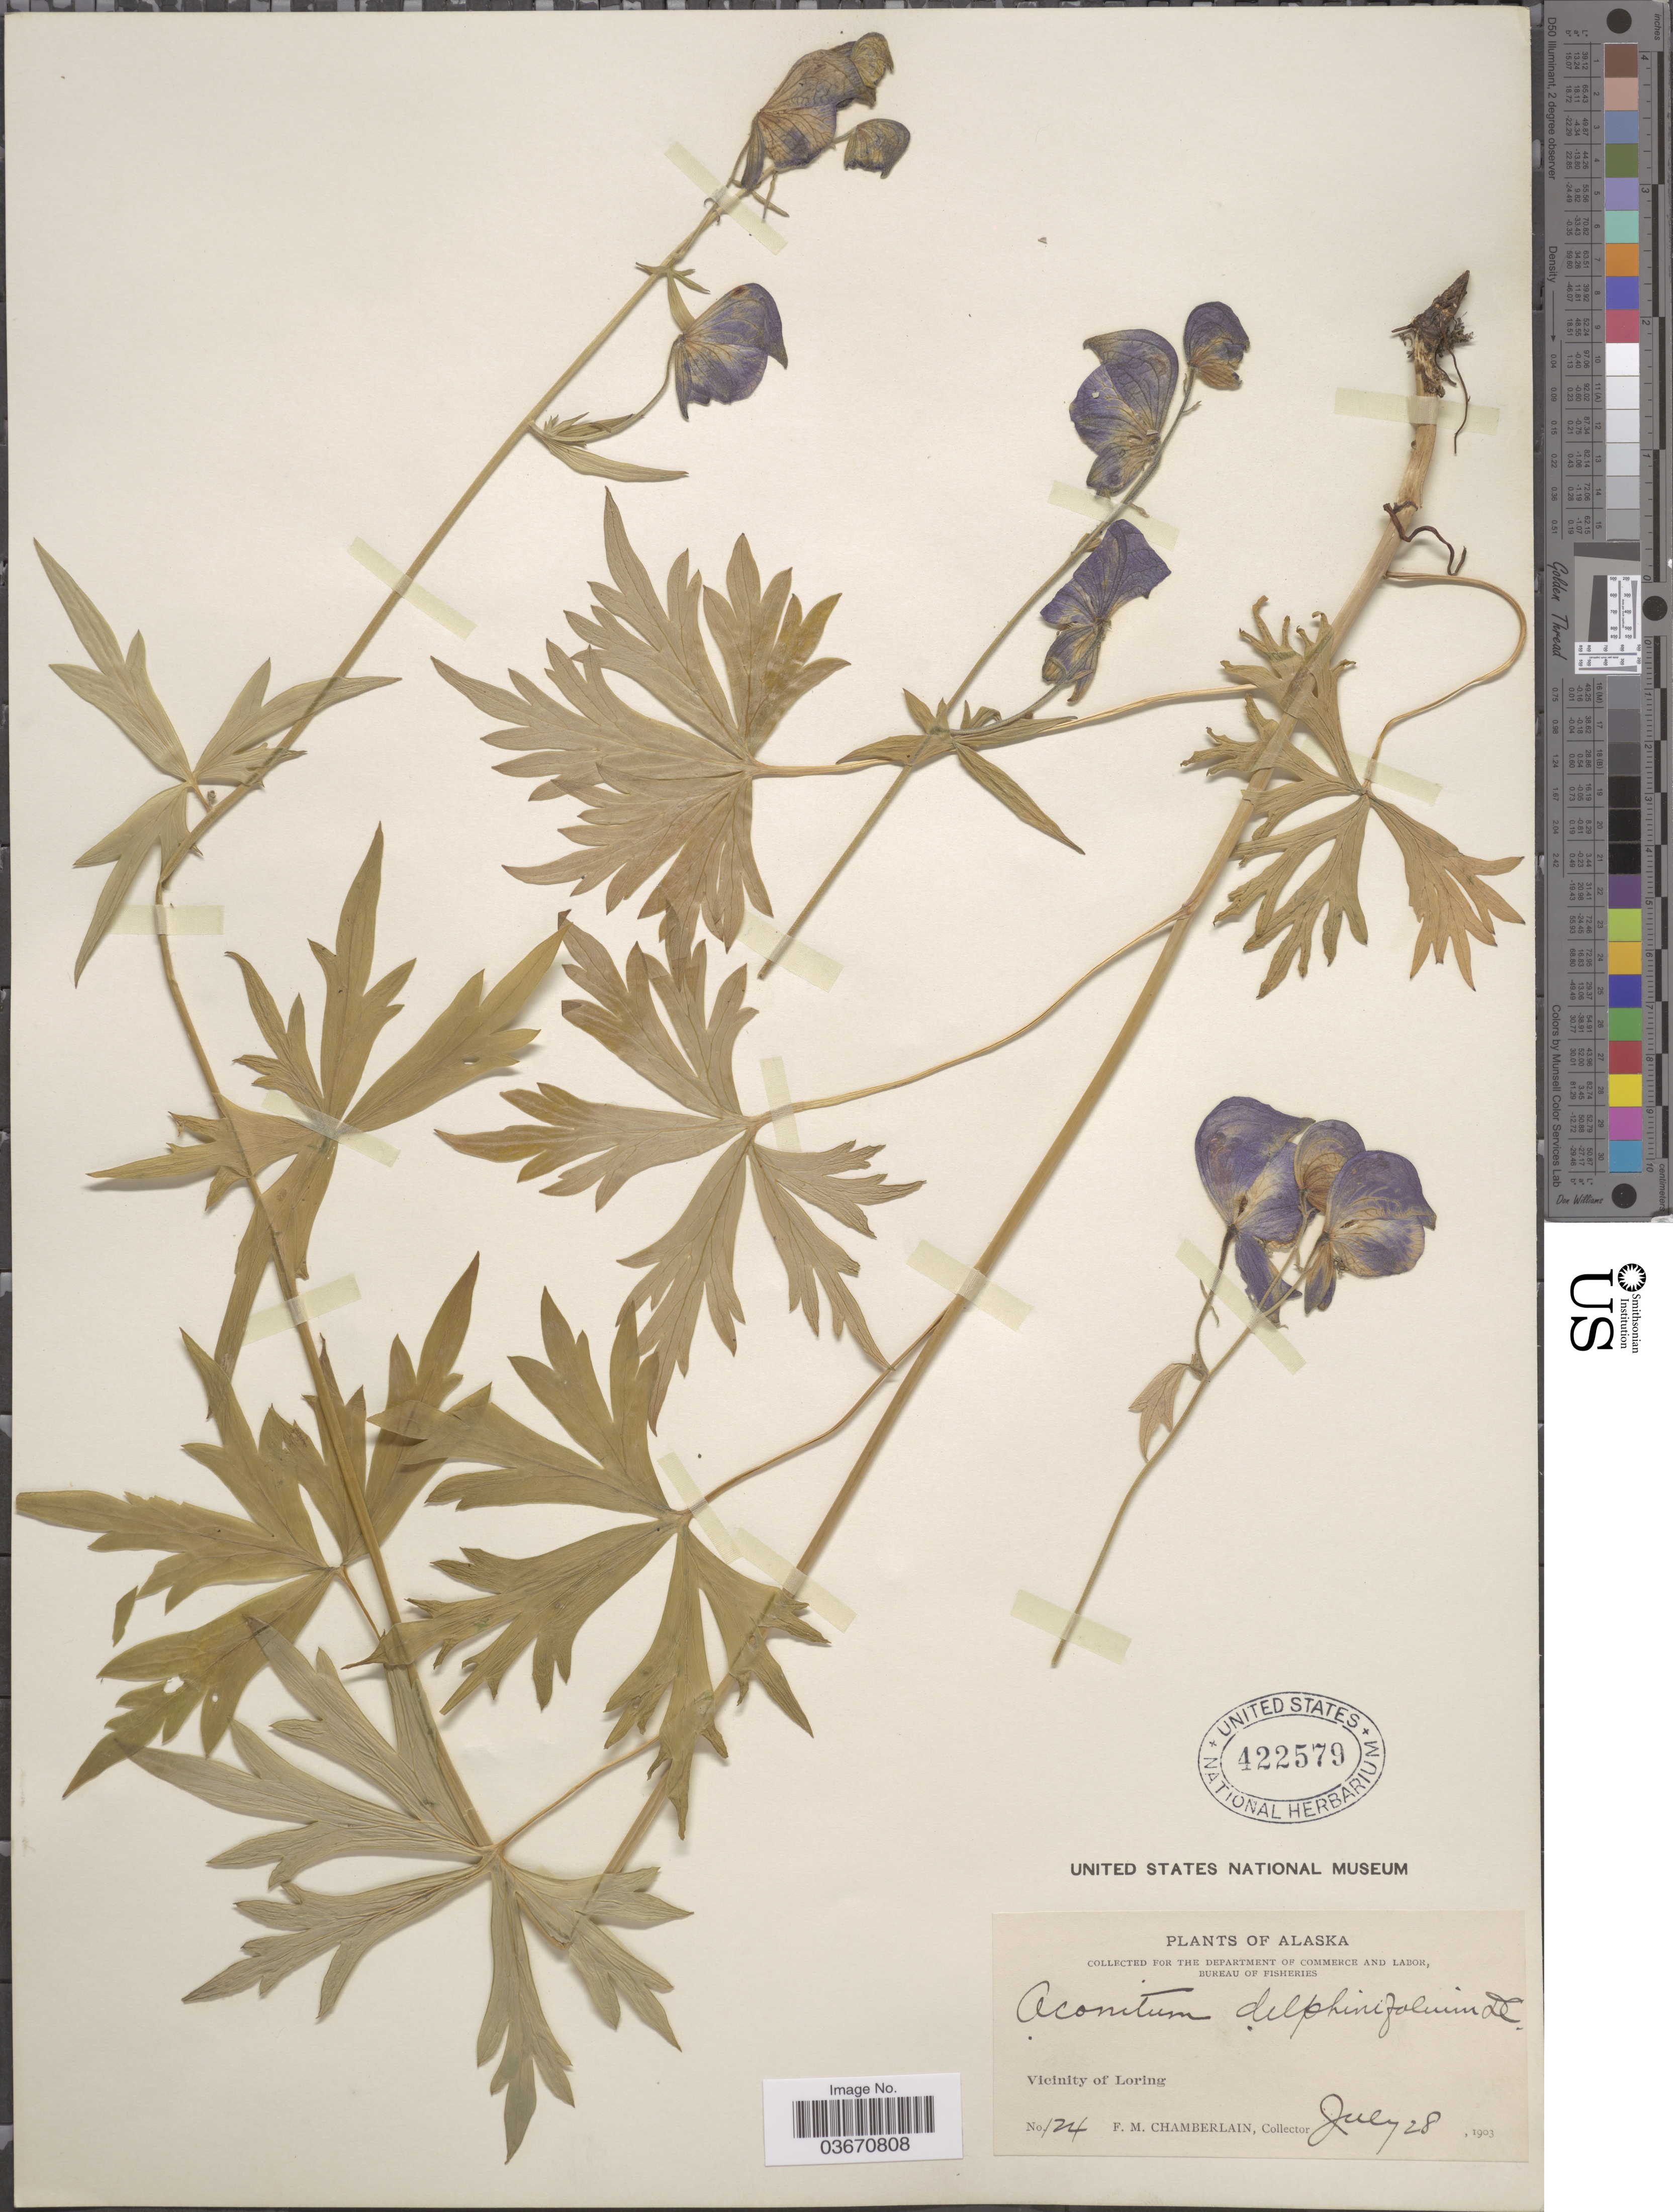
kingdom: Plantae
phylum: Tracheophyta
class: Magnoliopsida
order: Ranunculales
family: Ranunculaceae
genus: Aconitum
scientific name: Aconitum delphinifolium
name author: DC.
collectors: F. Chamberlain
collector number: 124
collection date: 1903-07-28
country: United States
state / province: Alaska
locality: Vicinity of Loring.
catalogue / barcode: US 422579